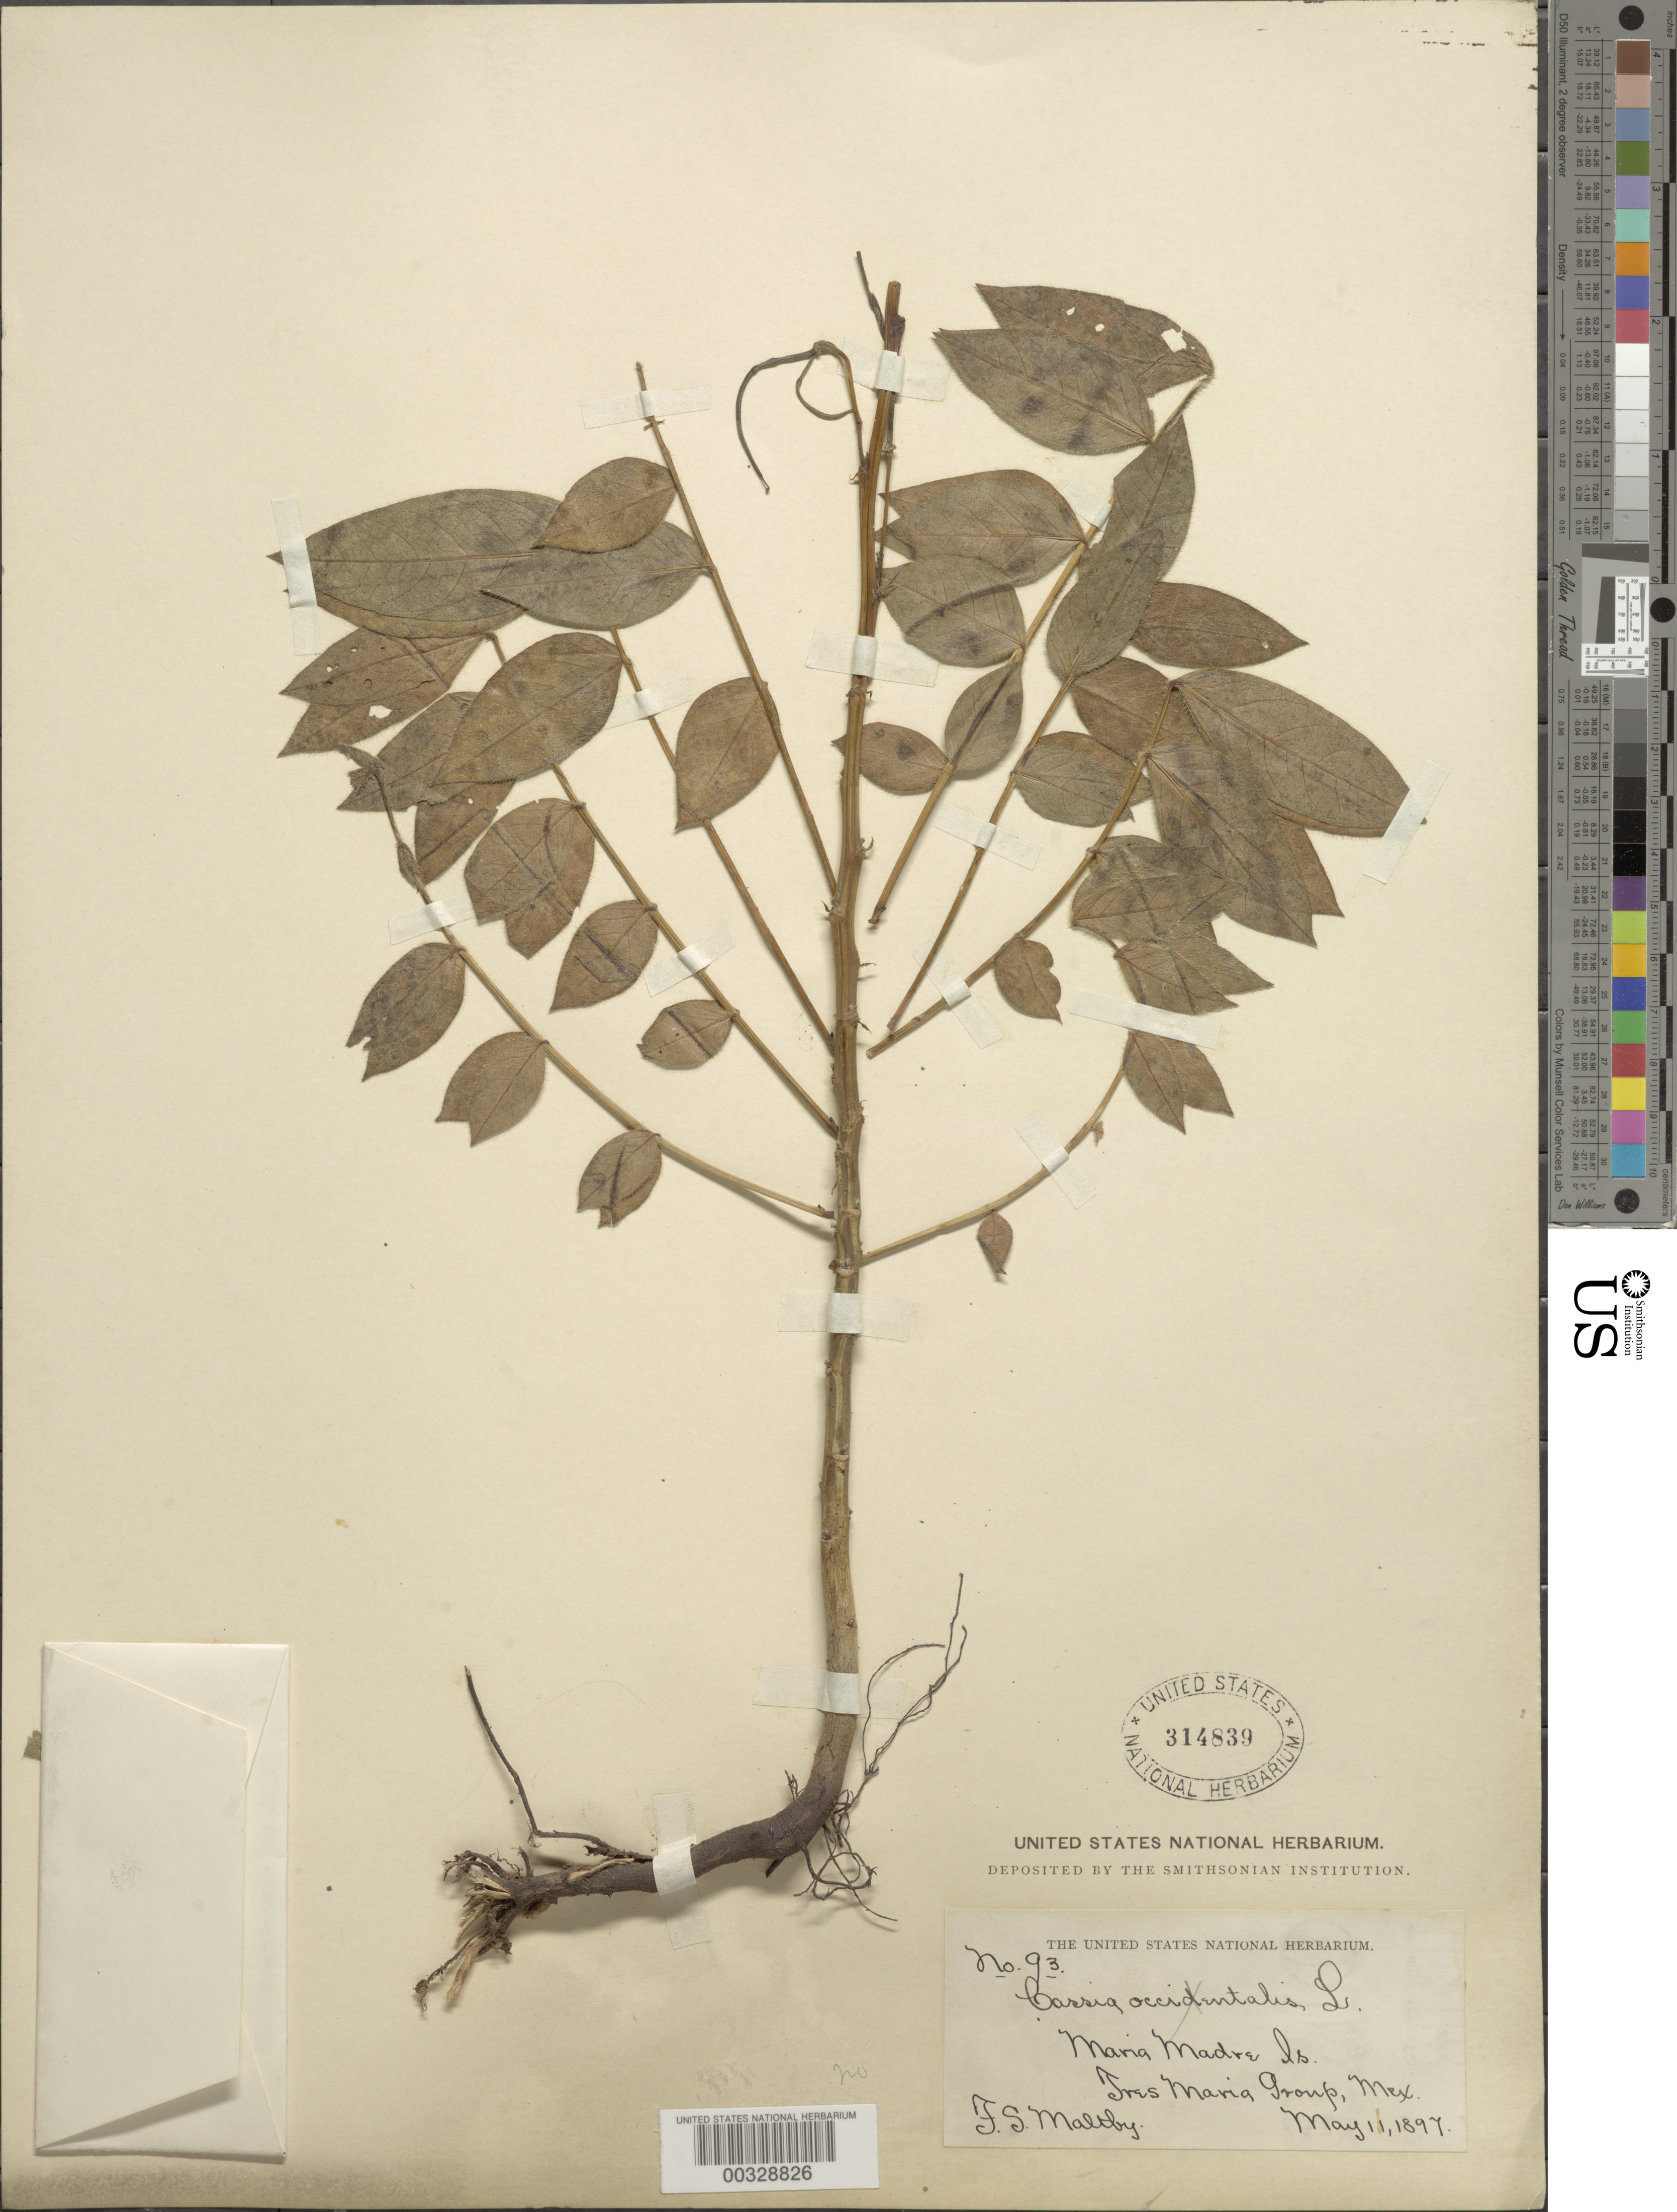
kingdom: Plantae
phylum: Tracheophyta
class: Magnoliopsida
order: Fabales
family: Fabaceae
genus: Senna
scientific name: Senna hirsuta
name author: (L.) H.S. Irwin & Barneby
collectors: T. S. Maltby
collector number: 93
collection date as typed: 11 May 1897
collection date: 1897-05-11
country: Mexico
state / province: Nayarit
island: Maria Madre Island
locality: Maria madre i., tres maria group [Tres Marias Is.]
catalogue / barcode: US 314839